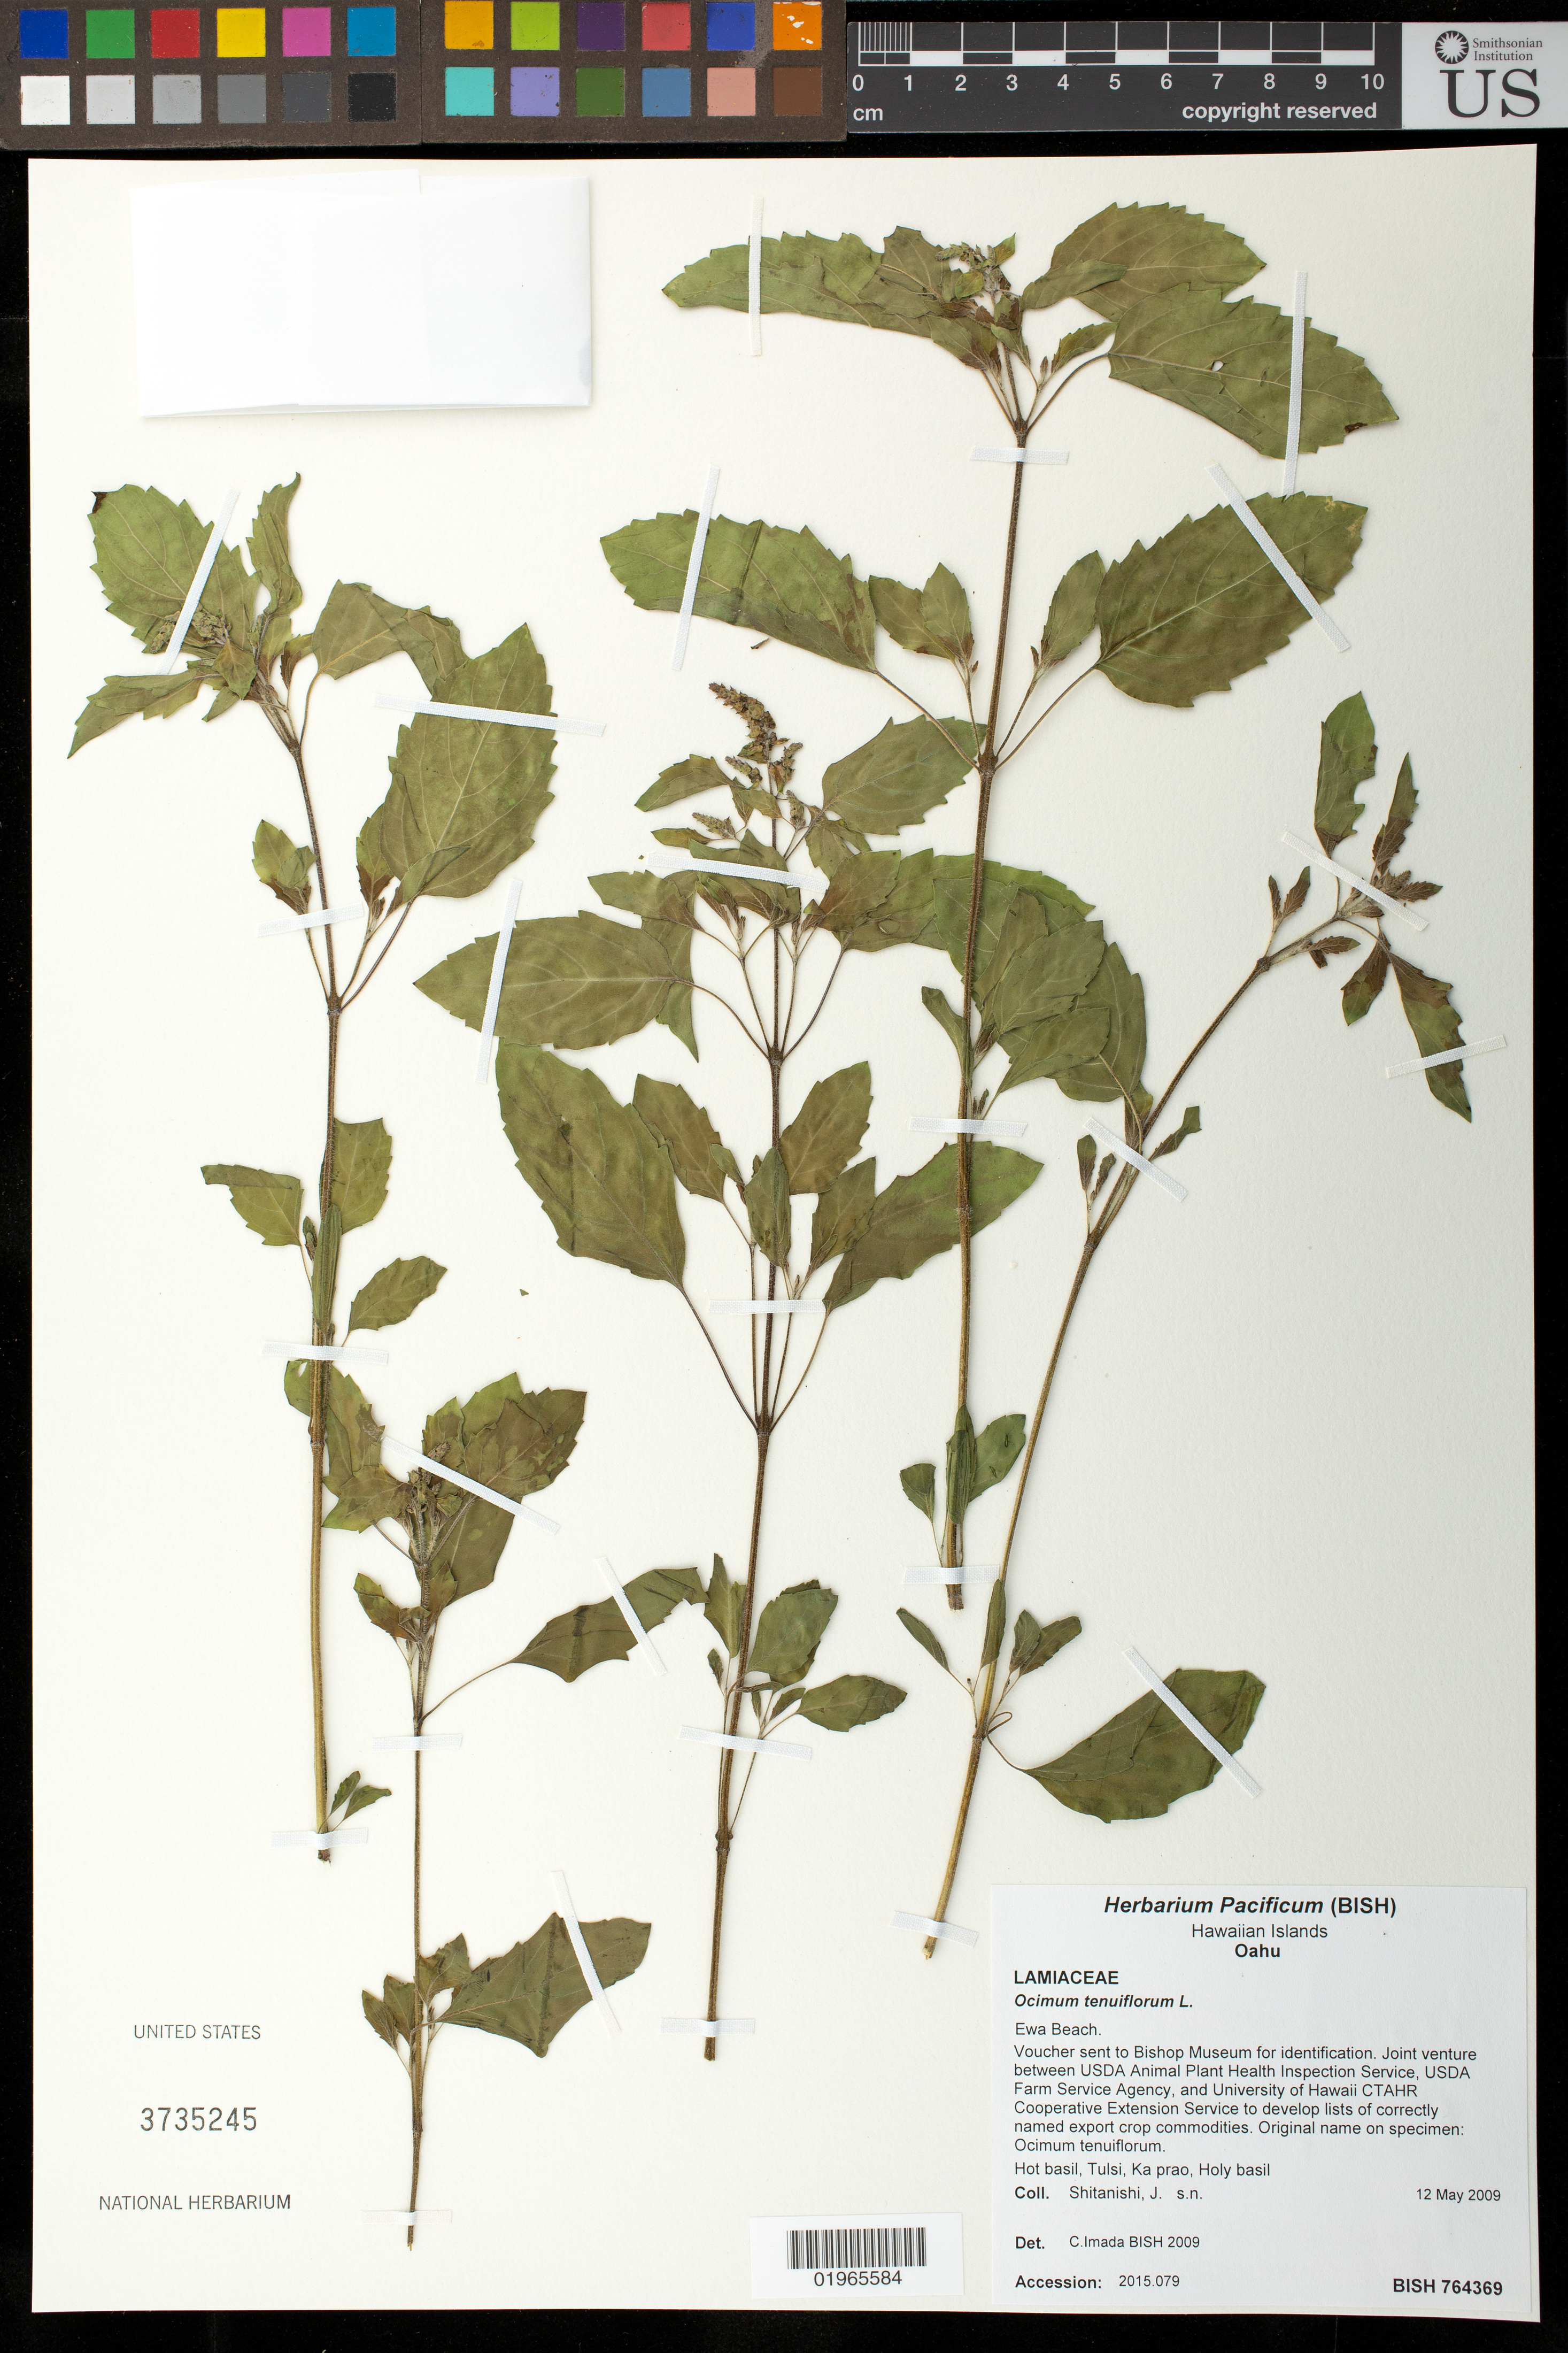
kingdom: Plantae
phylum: Tracheophyta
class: Magnoliopsida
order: Lamiales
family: Lamiaceae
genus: Ocimum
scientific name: Ocimum tenuiflorum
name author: L.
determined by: Imada, C. T.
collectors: J. Shitanishi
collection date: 2009-05-12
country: United States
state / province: Hawaii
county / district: Honolulu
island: Oahu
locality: Ewa Beach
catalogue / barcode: US 3735245